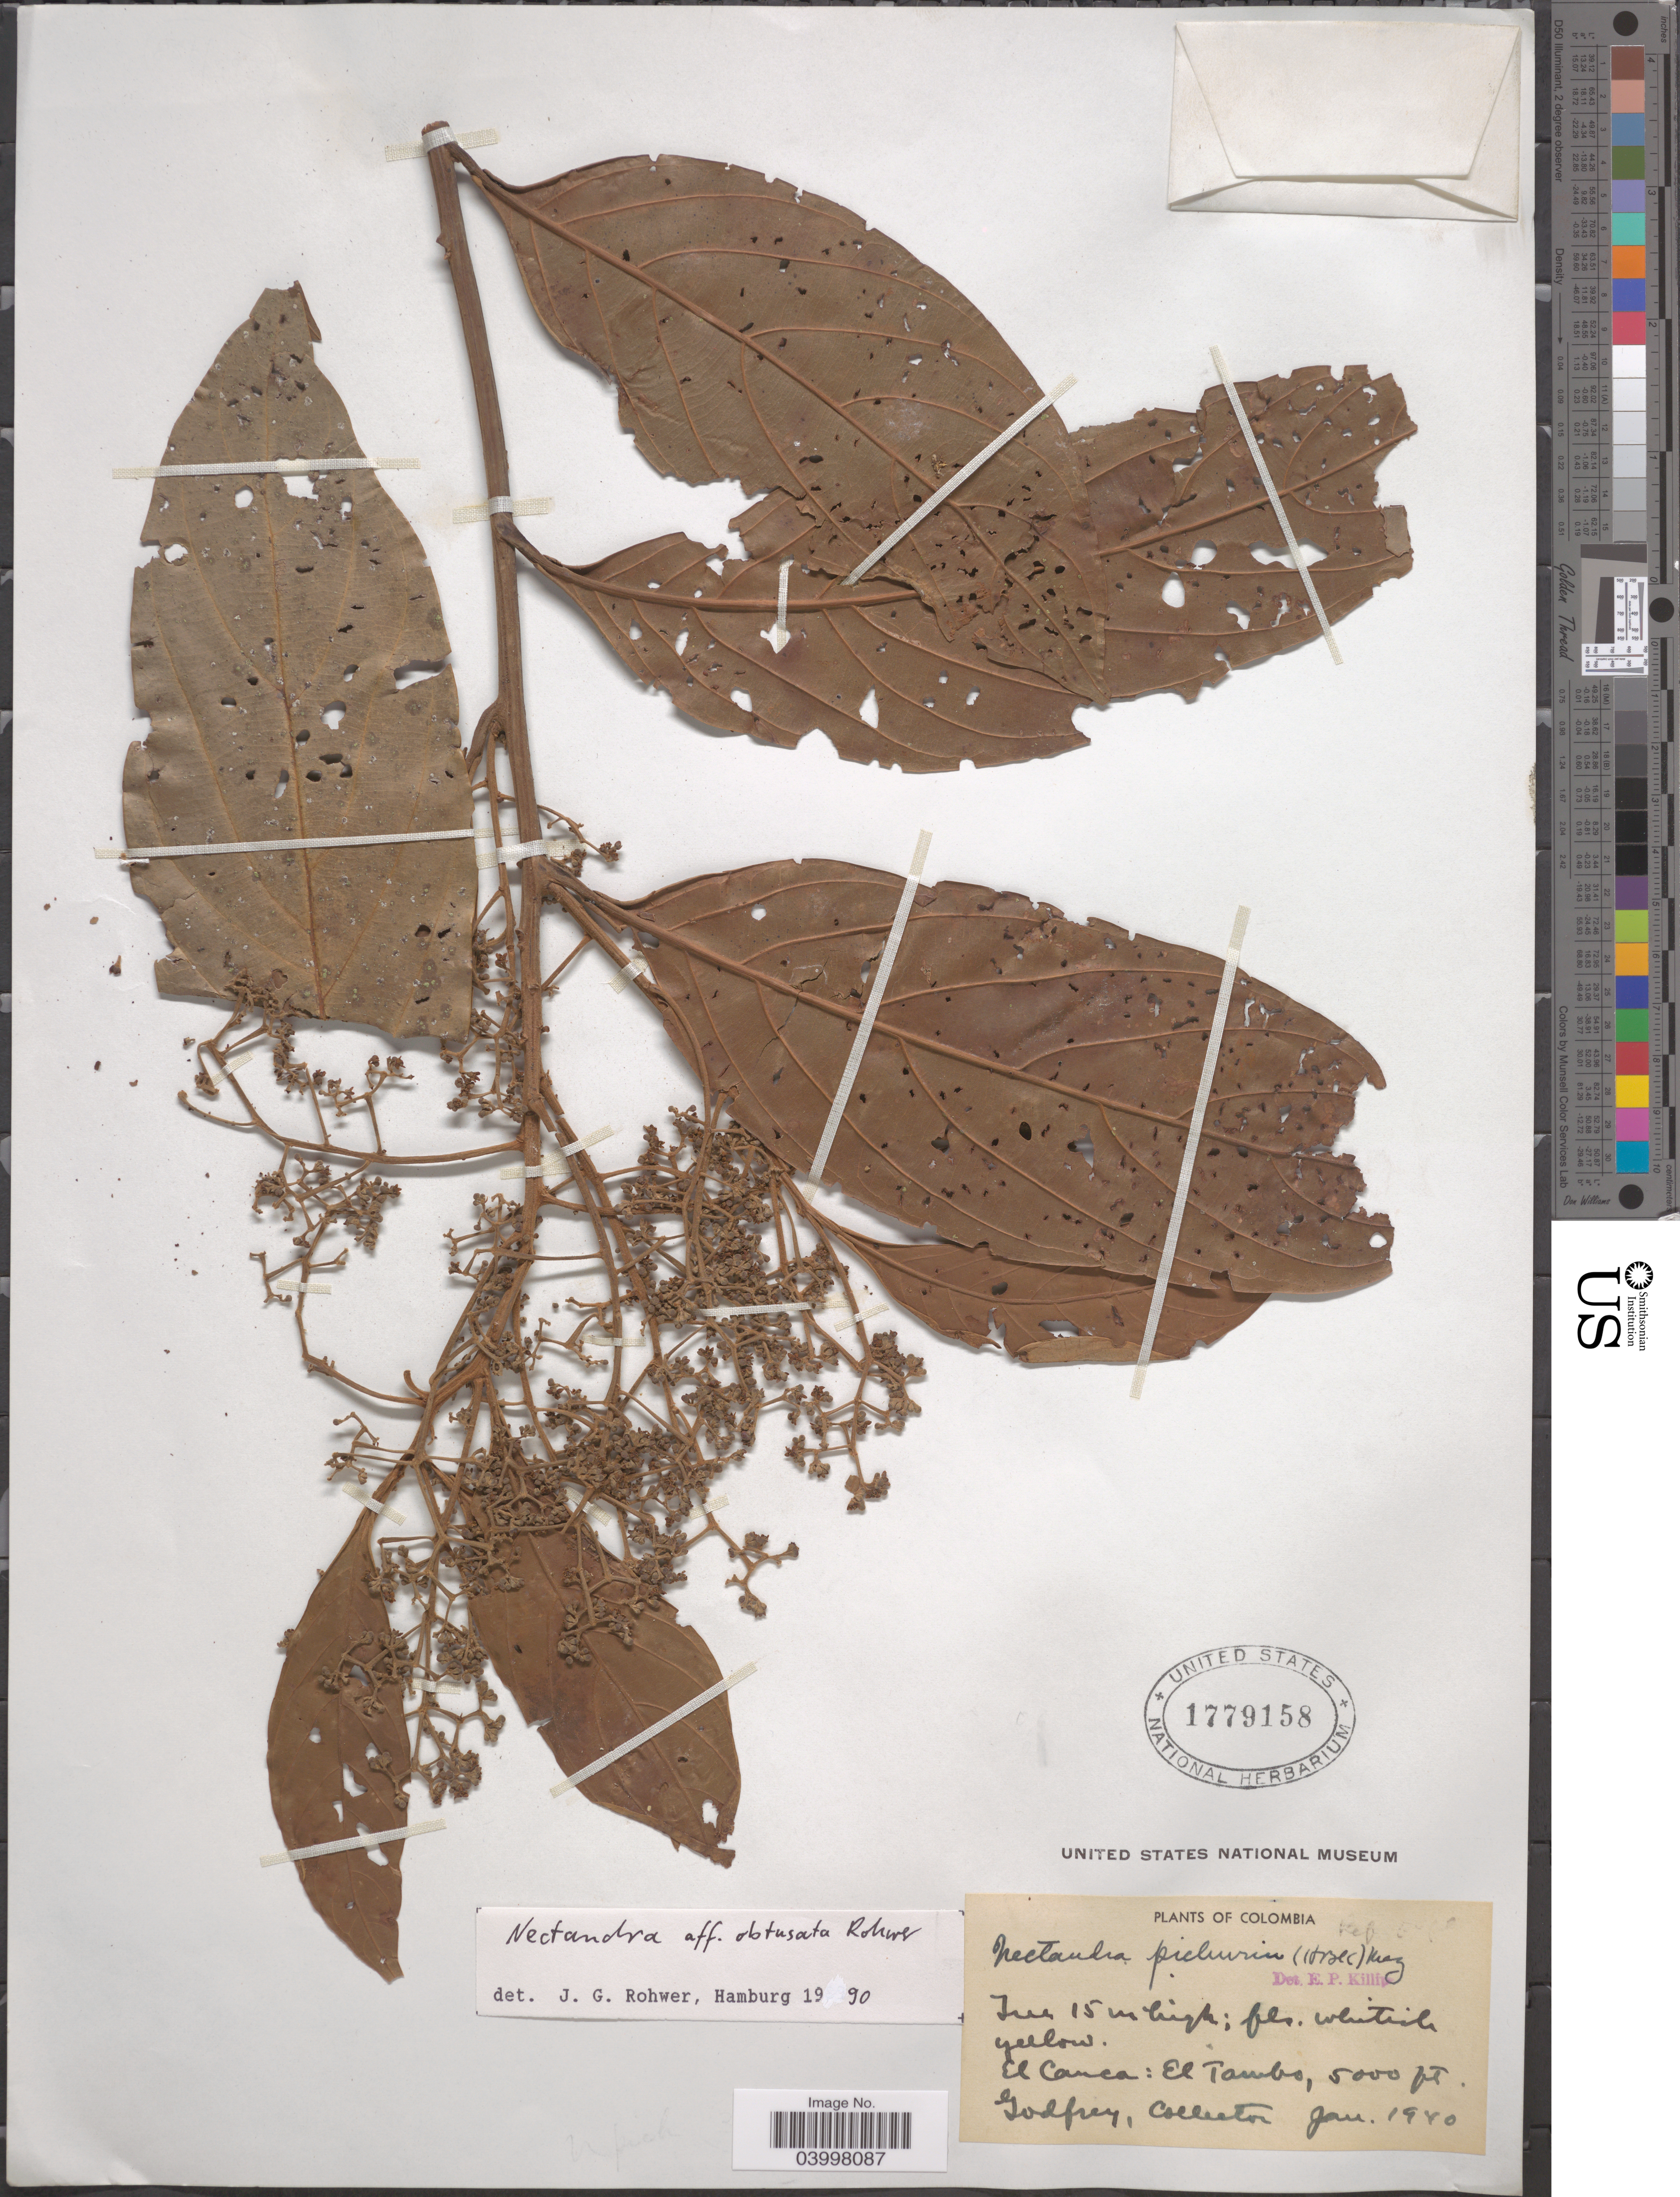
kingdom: Plantae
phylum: Tracheophyta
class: Magnoliopsida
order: Laurales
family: Lauraceae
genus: Nectandra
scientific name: Nectandra obtusata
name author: Rohwer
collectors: -- Godfrey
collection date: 1940-01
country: Colombia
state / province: Cauca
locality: El Cauca: El Tambo.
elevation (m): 1524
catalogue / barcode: US 1779158